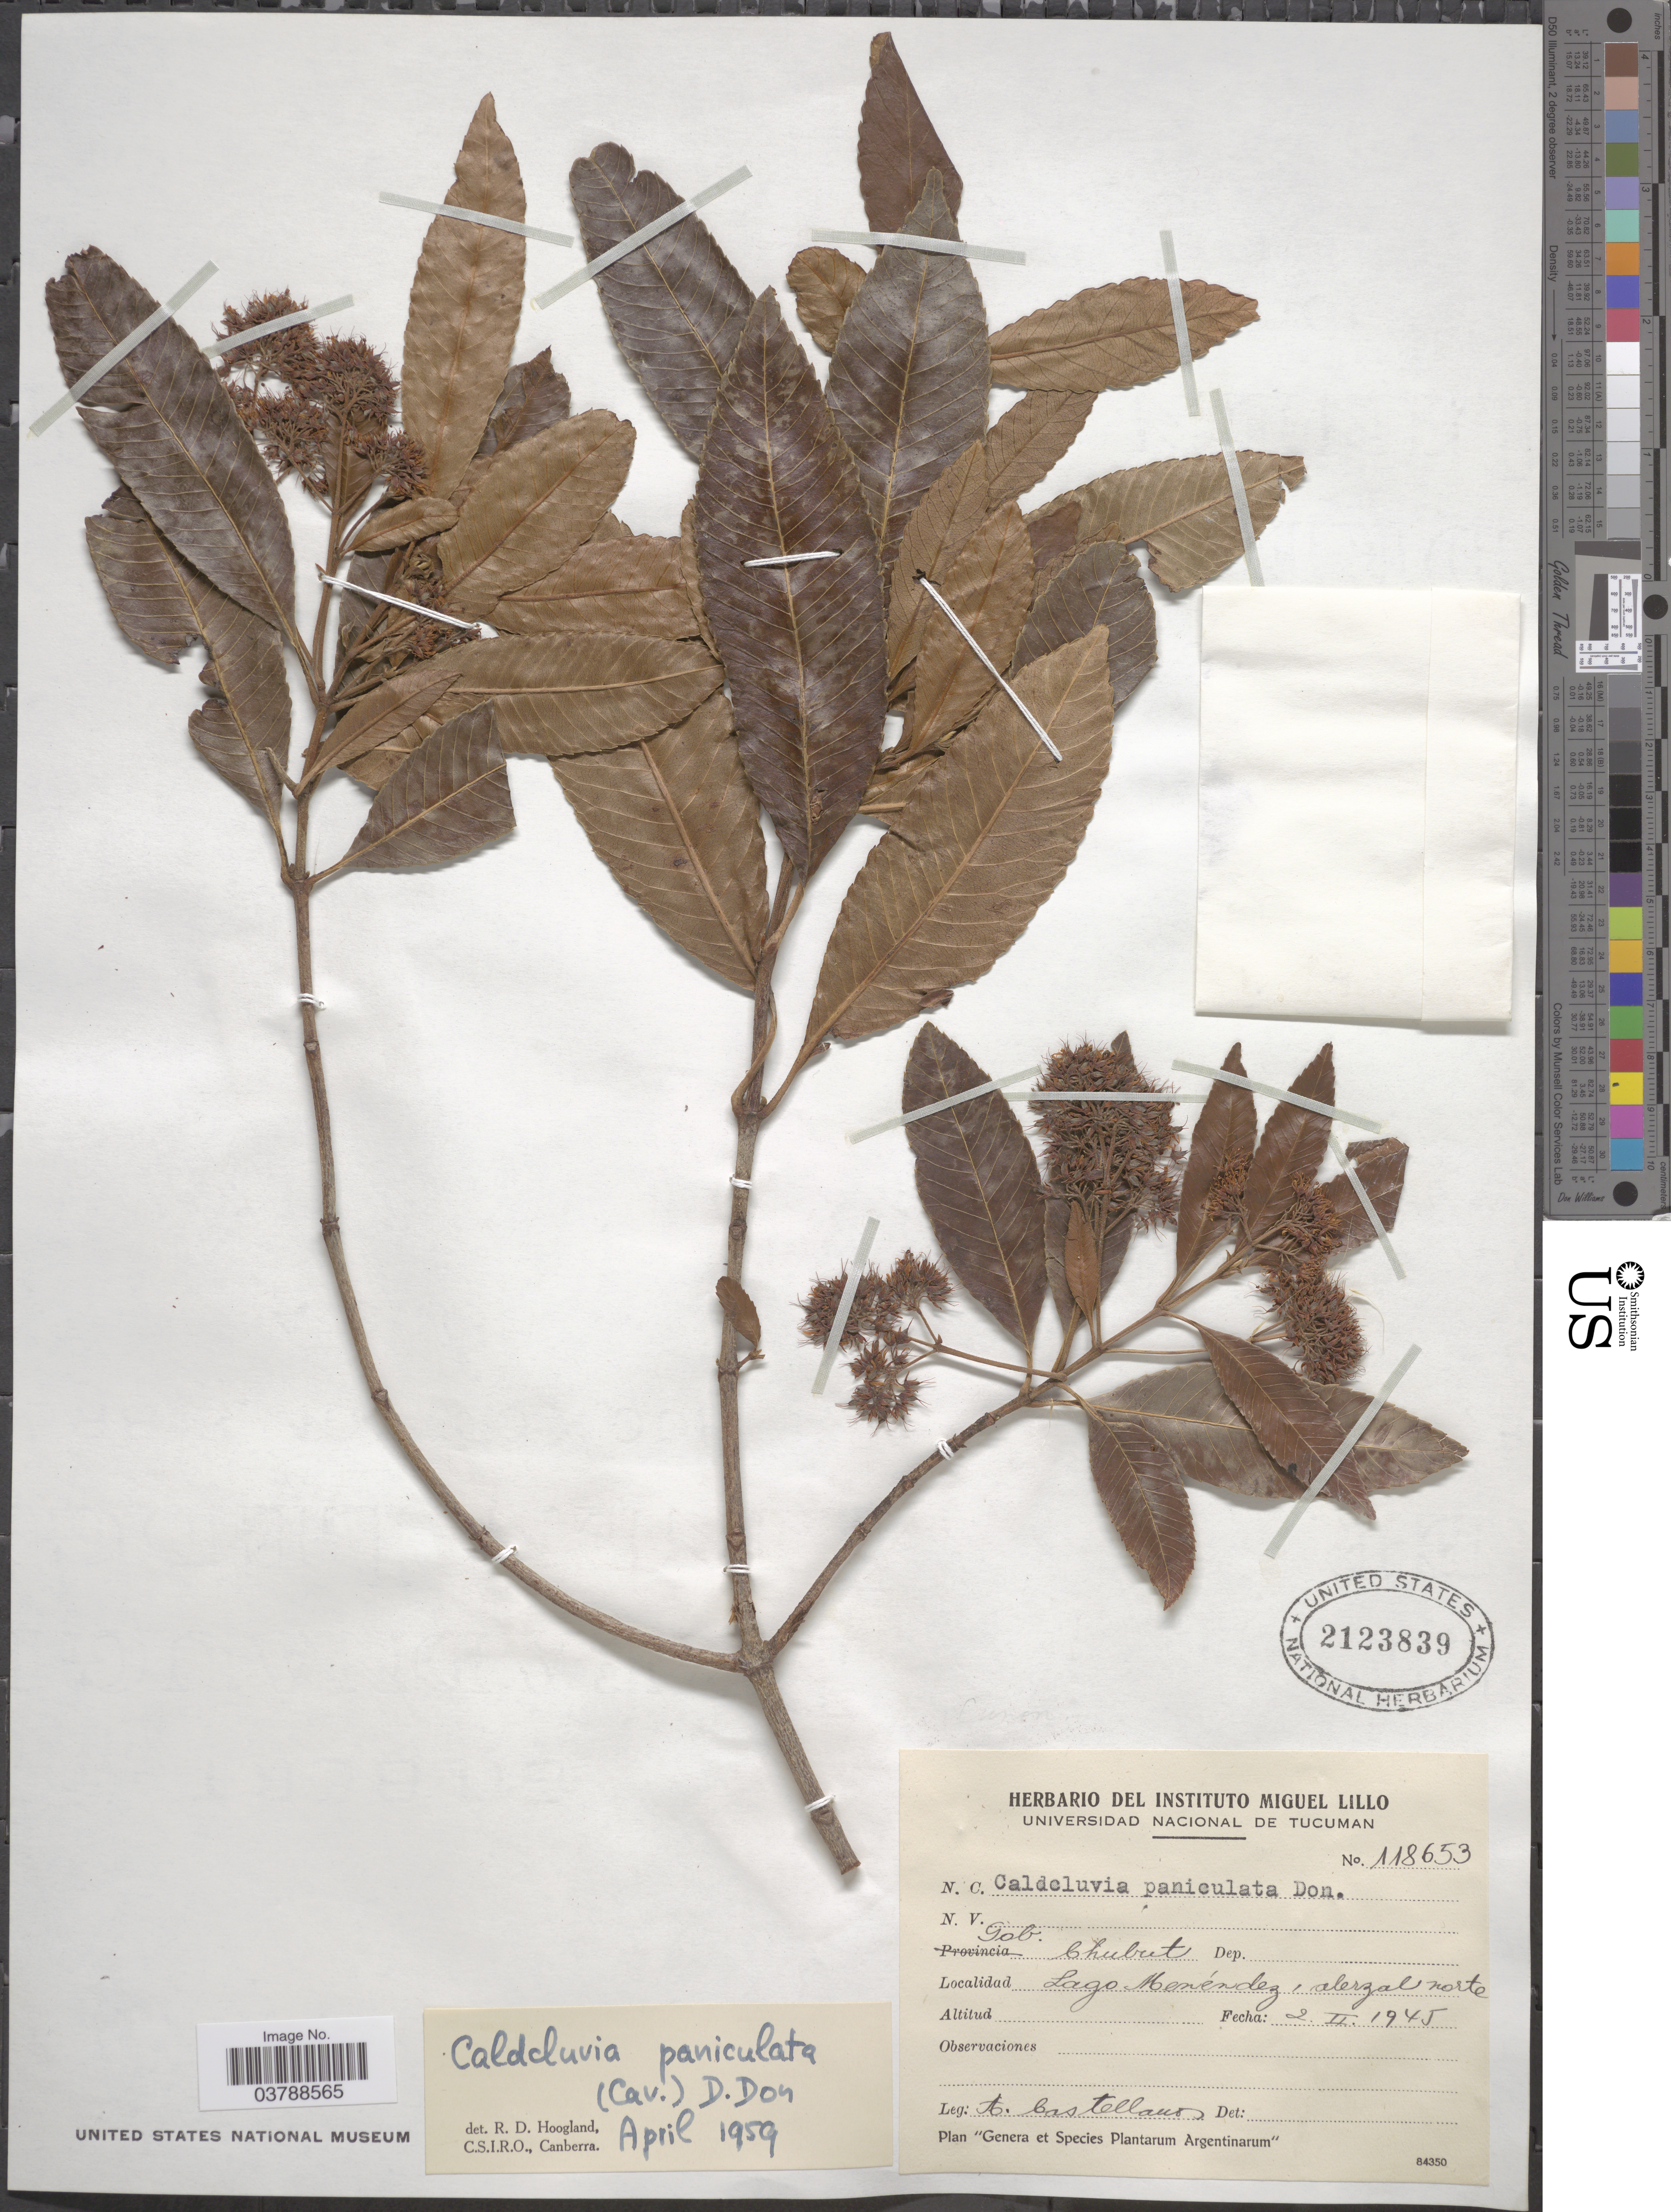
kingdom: Plantae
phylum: Tracheophyta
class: Magnoliopsida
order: Oxalidales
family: Cunoniaceae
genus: Caldcluvia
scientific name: Caldcluvia paniculata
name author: (Cav.) D. Don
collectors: A. Castellanos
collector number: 118653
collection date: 1945-02-02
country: Argentina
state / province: Chubut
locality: Gob. Chubut. Lago Menéndez, alerzal norte.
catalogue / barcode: US 2123839